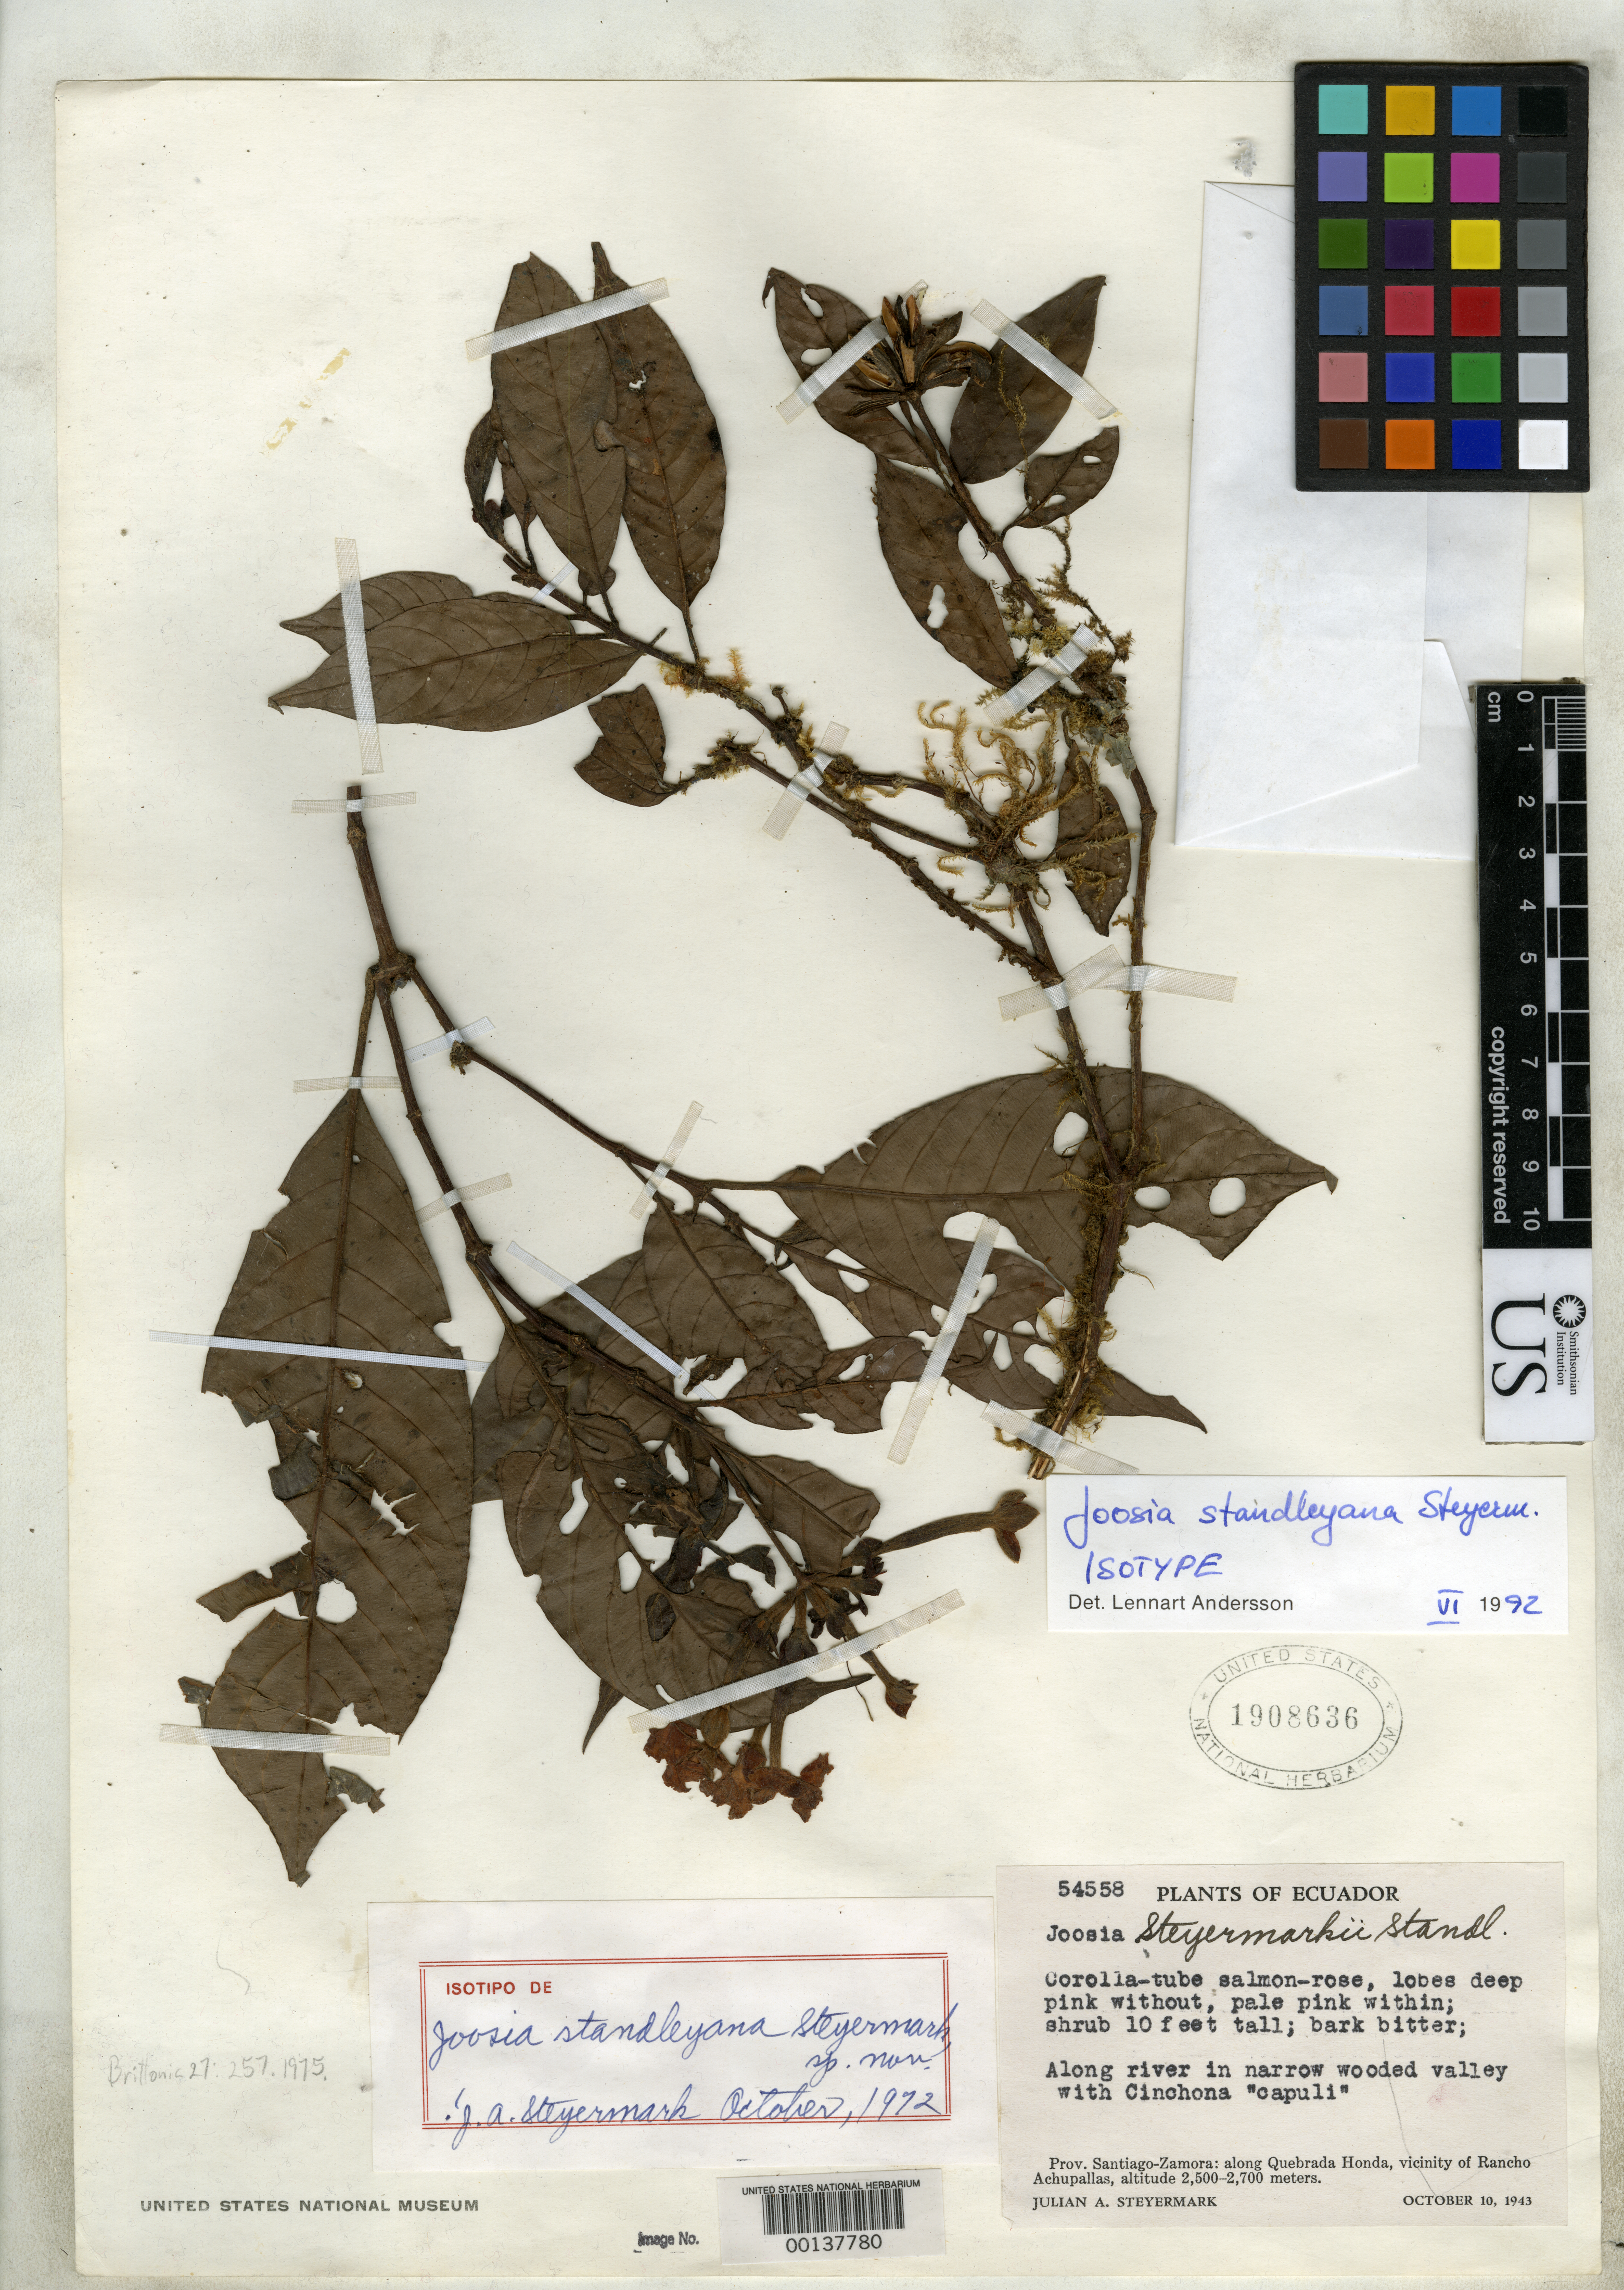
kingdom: Plantae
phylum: Tracheophyta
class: Magnoliopsida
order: Gentianales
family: Rubiaceae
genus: Joosia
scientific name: Joosia standleyana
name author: Steyerm.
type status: Isotype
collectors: J. Steyermark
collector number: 54558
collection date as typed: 10 Oct 1943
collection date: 1943-10-10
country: Ecuador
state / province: Morona-Santiago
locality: Vicinity of Rancho Achupallas, along Quebrada Honda. Province originally entered as Morona-Santiago / Zamora-Chinchipe.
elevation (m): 2500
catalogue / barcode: US 1908636